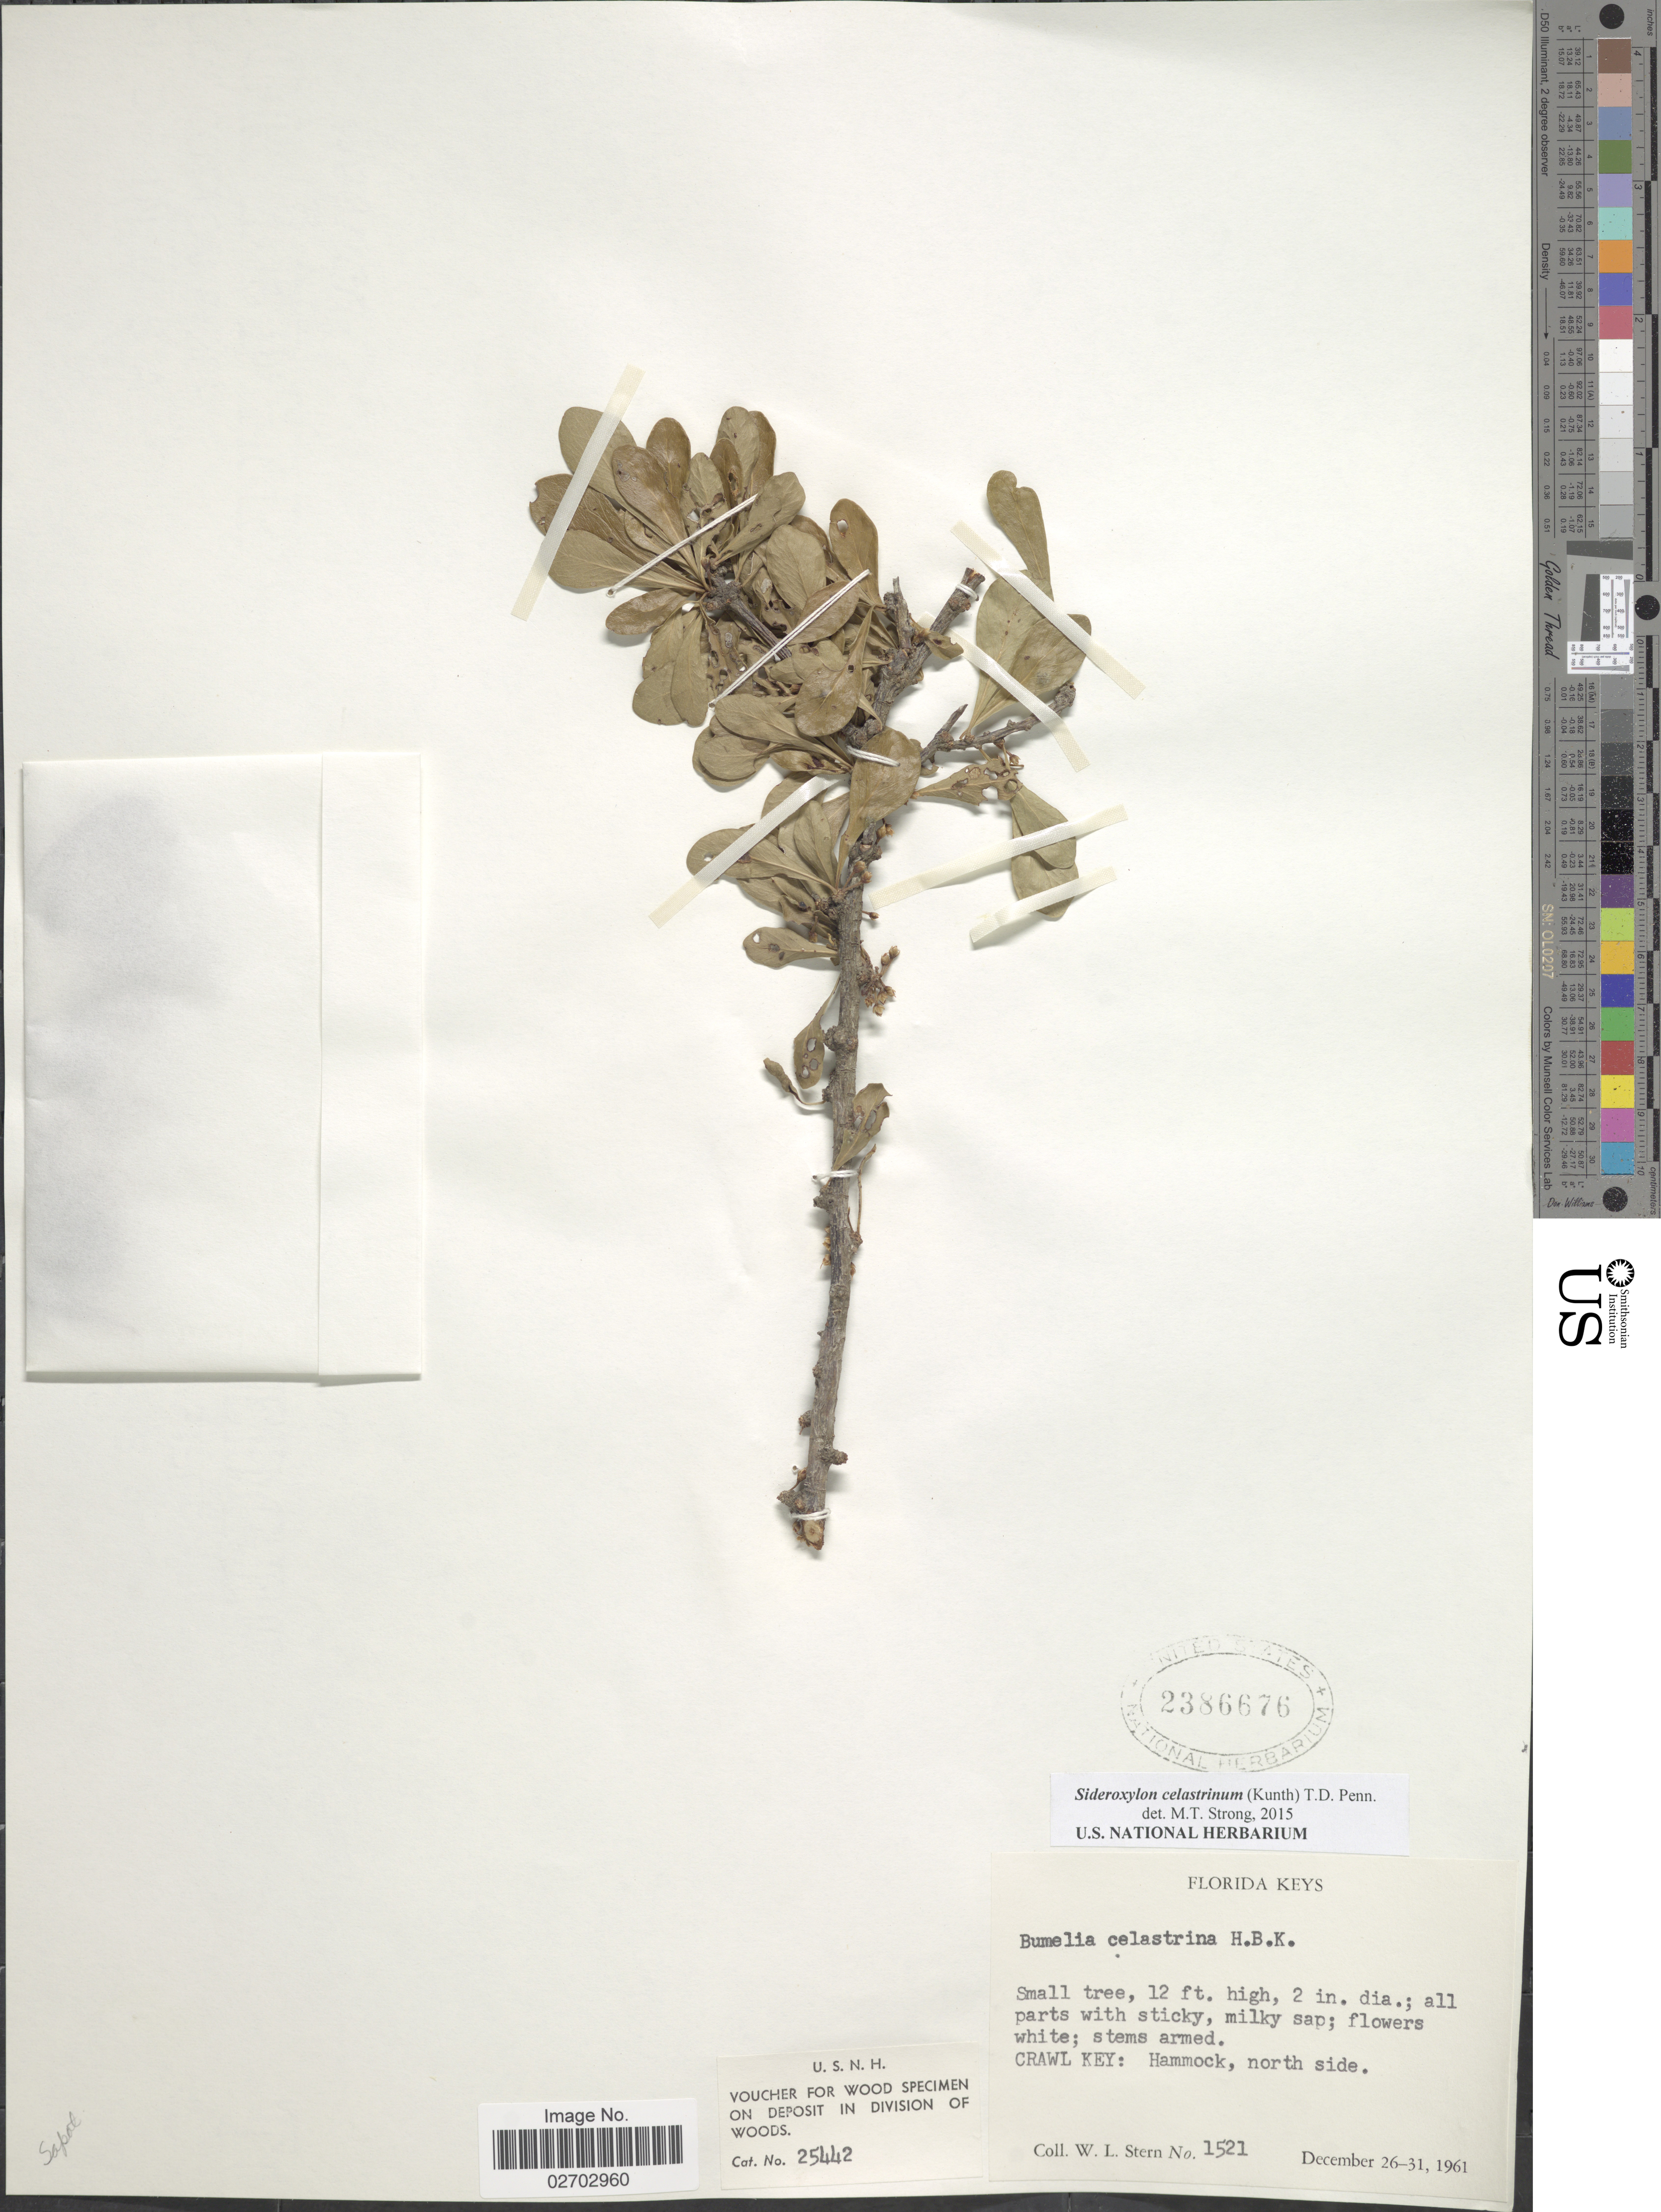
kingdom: Plantae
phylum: Tracheophyta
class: Magnoliopsida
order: Ericales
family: Sapotaceae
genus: Sideroxylon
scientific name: Sideroxylon celastrinum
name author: (Kunth) T.D. Penn.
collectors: W. L. Stern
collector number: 1521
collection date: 1961-12-26/1961-12-31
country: United States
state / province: Florida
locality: Florida Keys. Crawl Key: Hammock, north side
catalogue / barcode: US 2386676